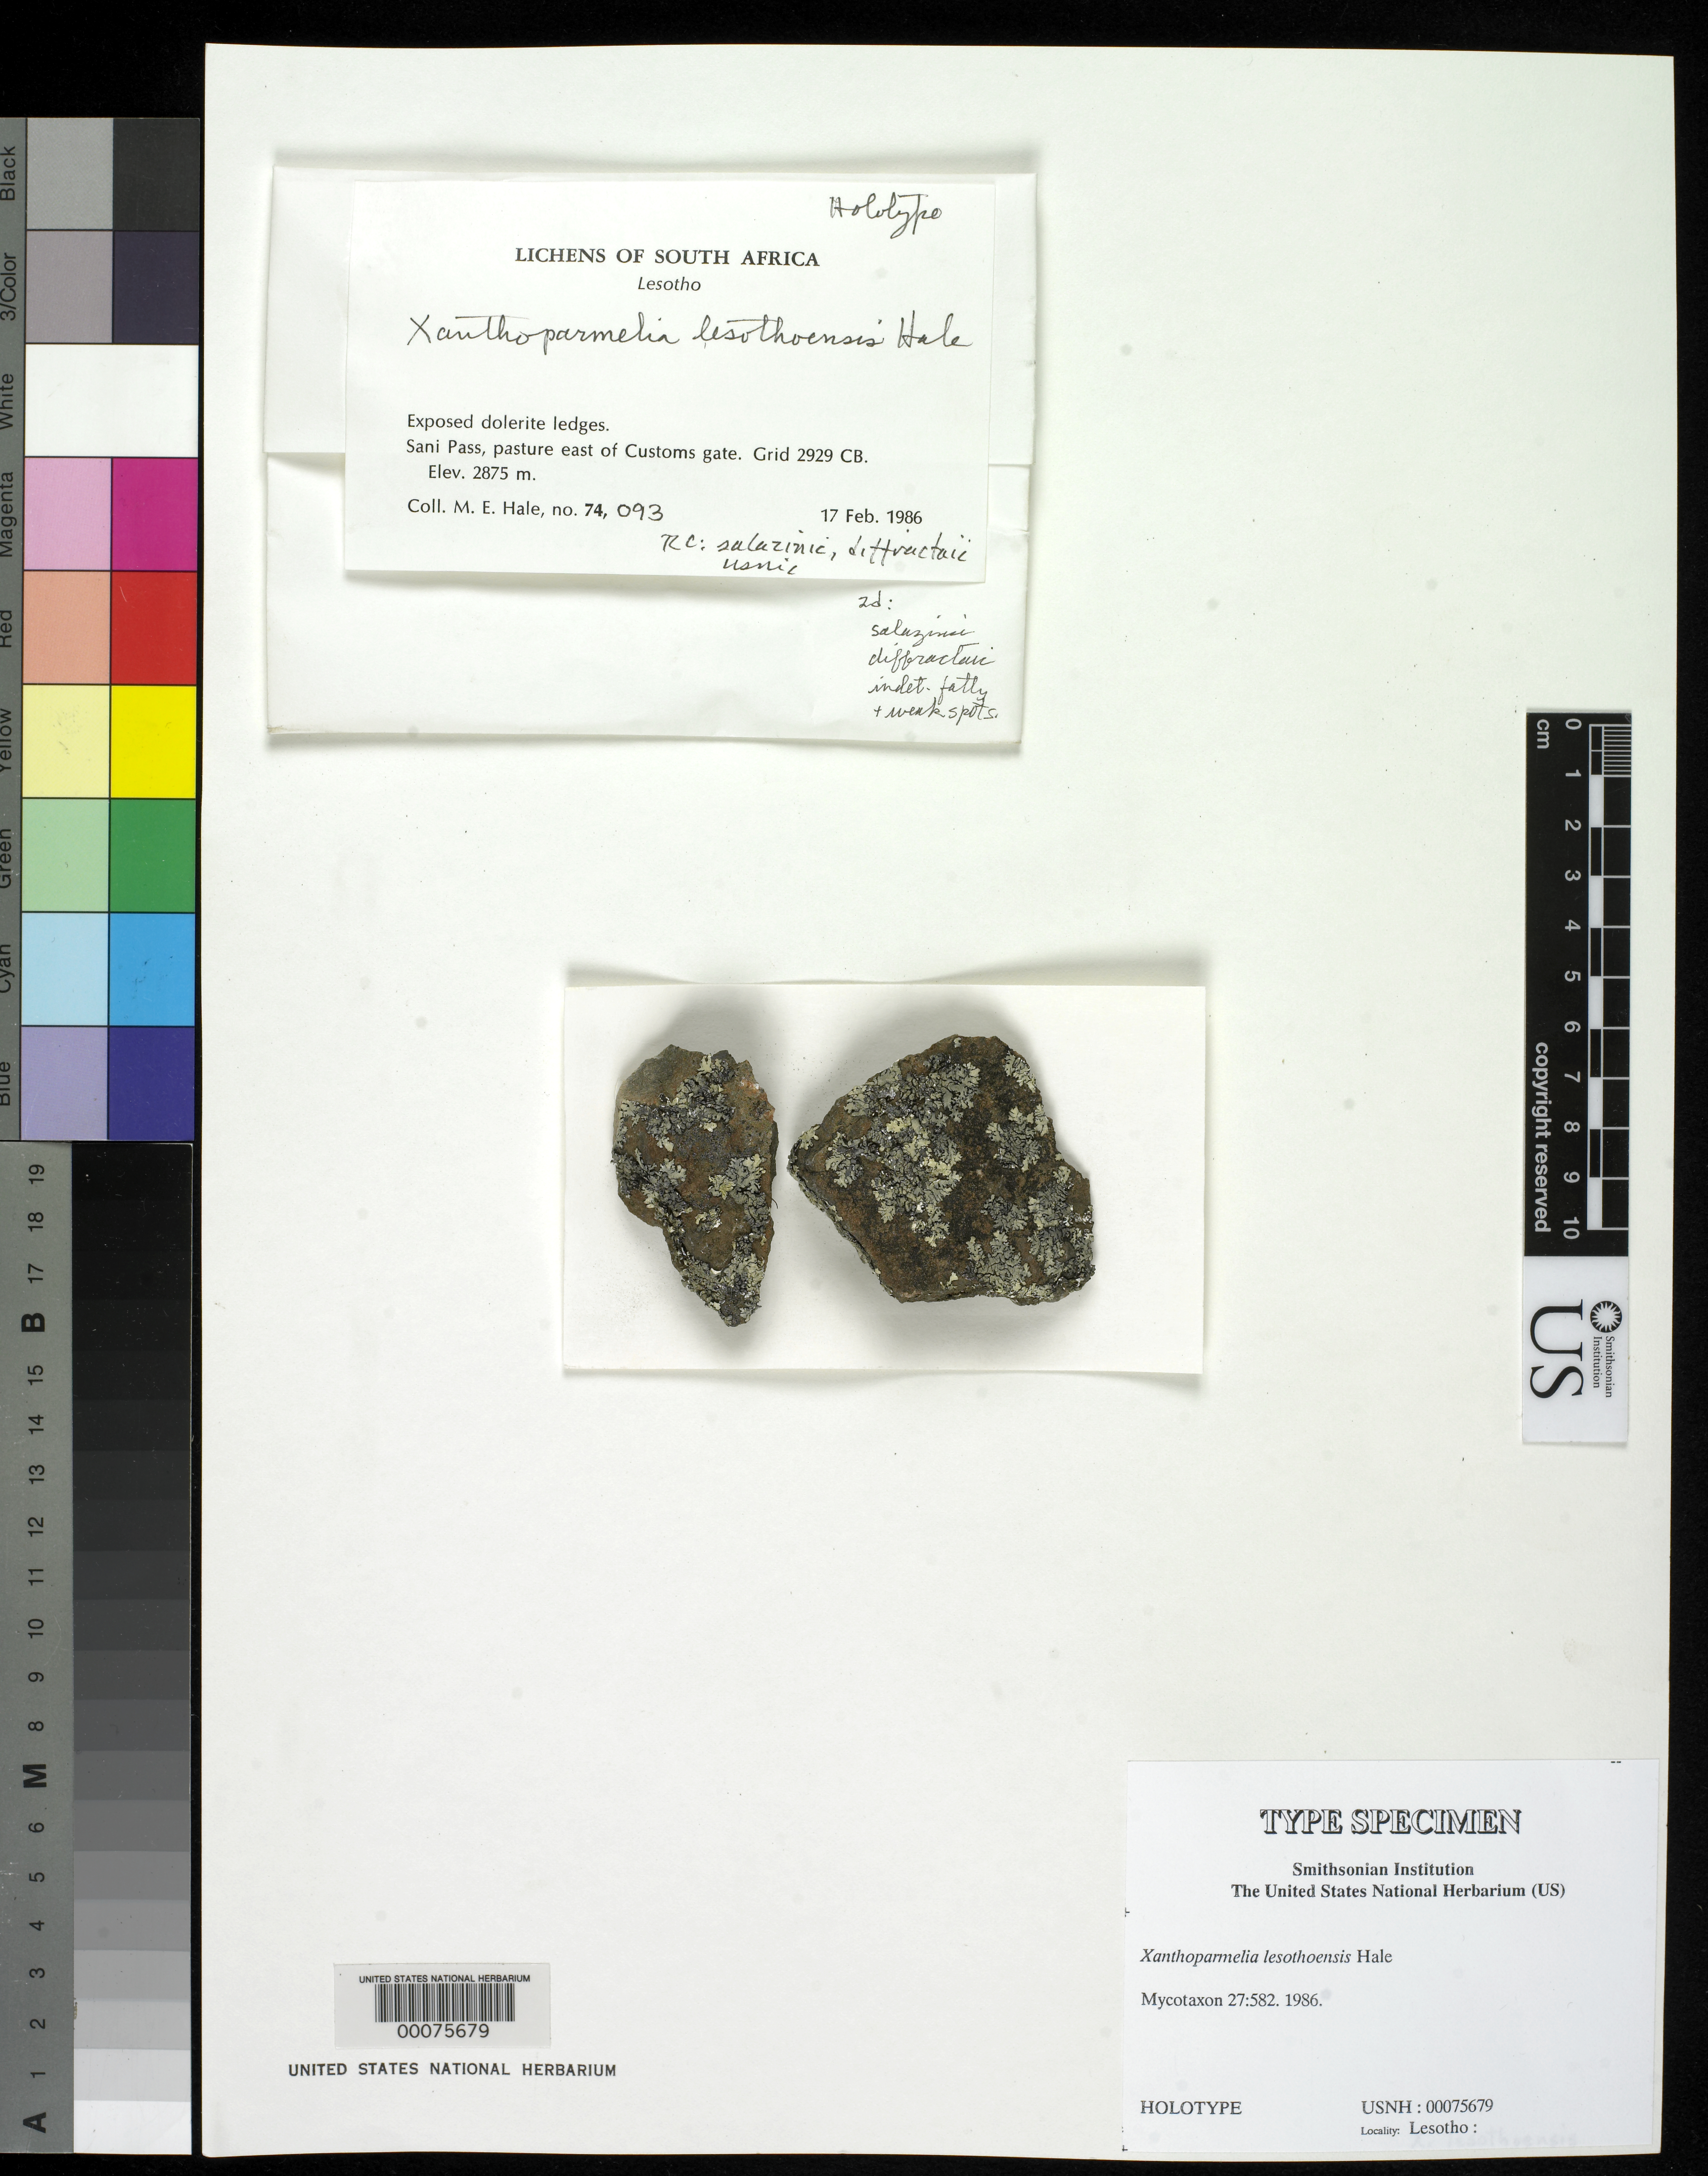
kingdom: Fungi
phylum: Ascomycota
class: Lecanoromycetes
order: Lecanorales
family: Parmeliaceae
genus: Xanthoparmelia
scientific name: Xanthoparmelia lesothoensis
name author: Hale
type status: Holotype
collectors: M. Hale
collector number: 74093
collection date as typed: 17 Feb 1986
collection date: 1986-02-19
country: Lesotho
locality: Grid 2929 CB, Sani Pass, pasture E of customs gate, exposed dolerite ledges.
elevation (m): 2875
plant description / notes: Day printed on packet is incorrect. Hale field notebooks (SIA Acc. 12-427) reviewed by Ian Medeiros; this collection number and locality correspond to 19 Feb.